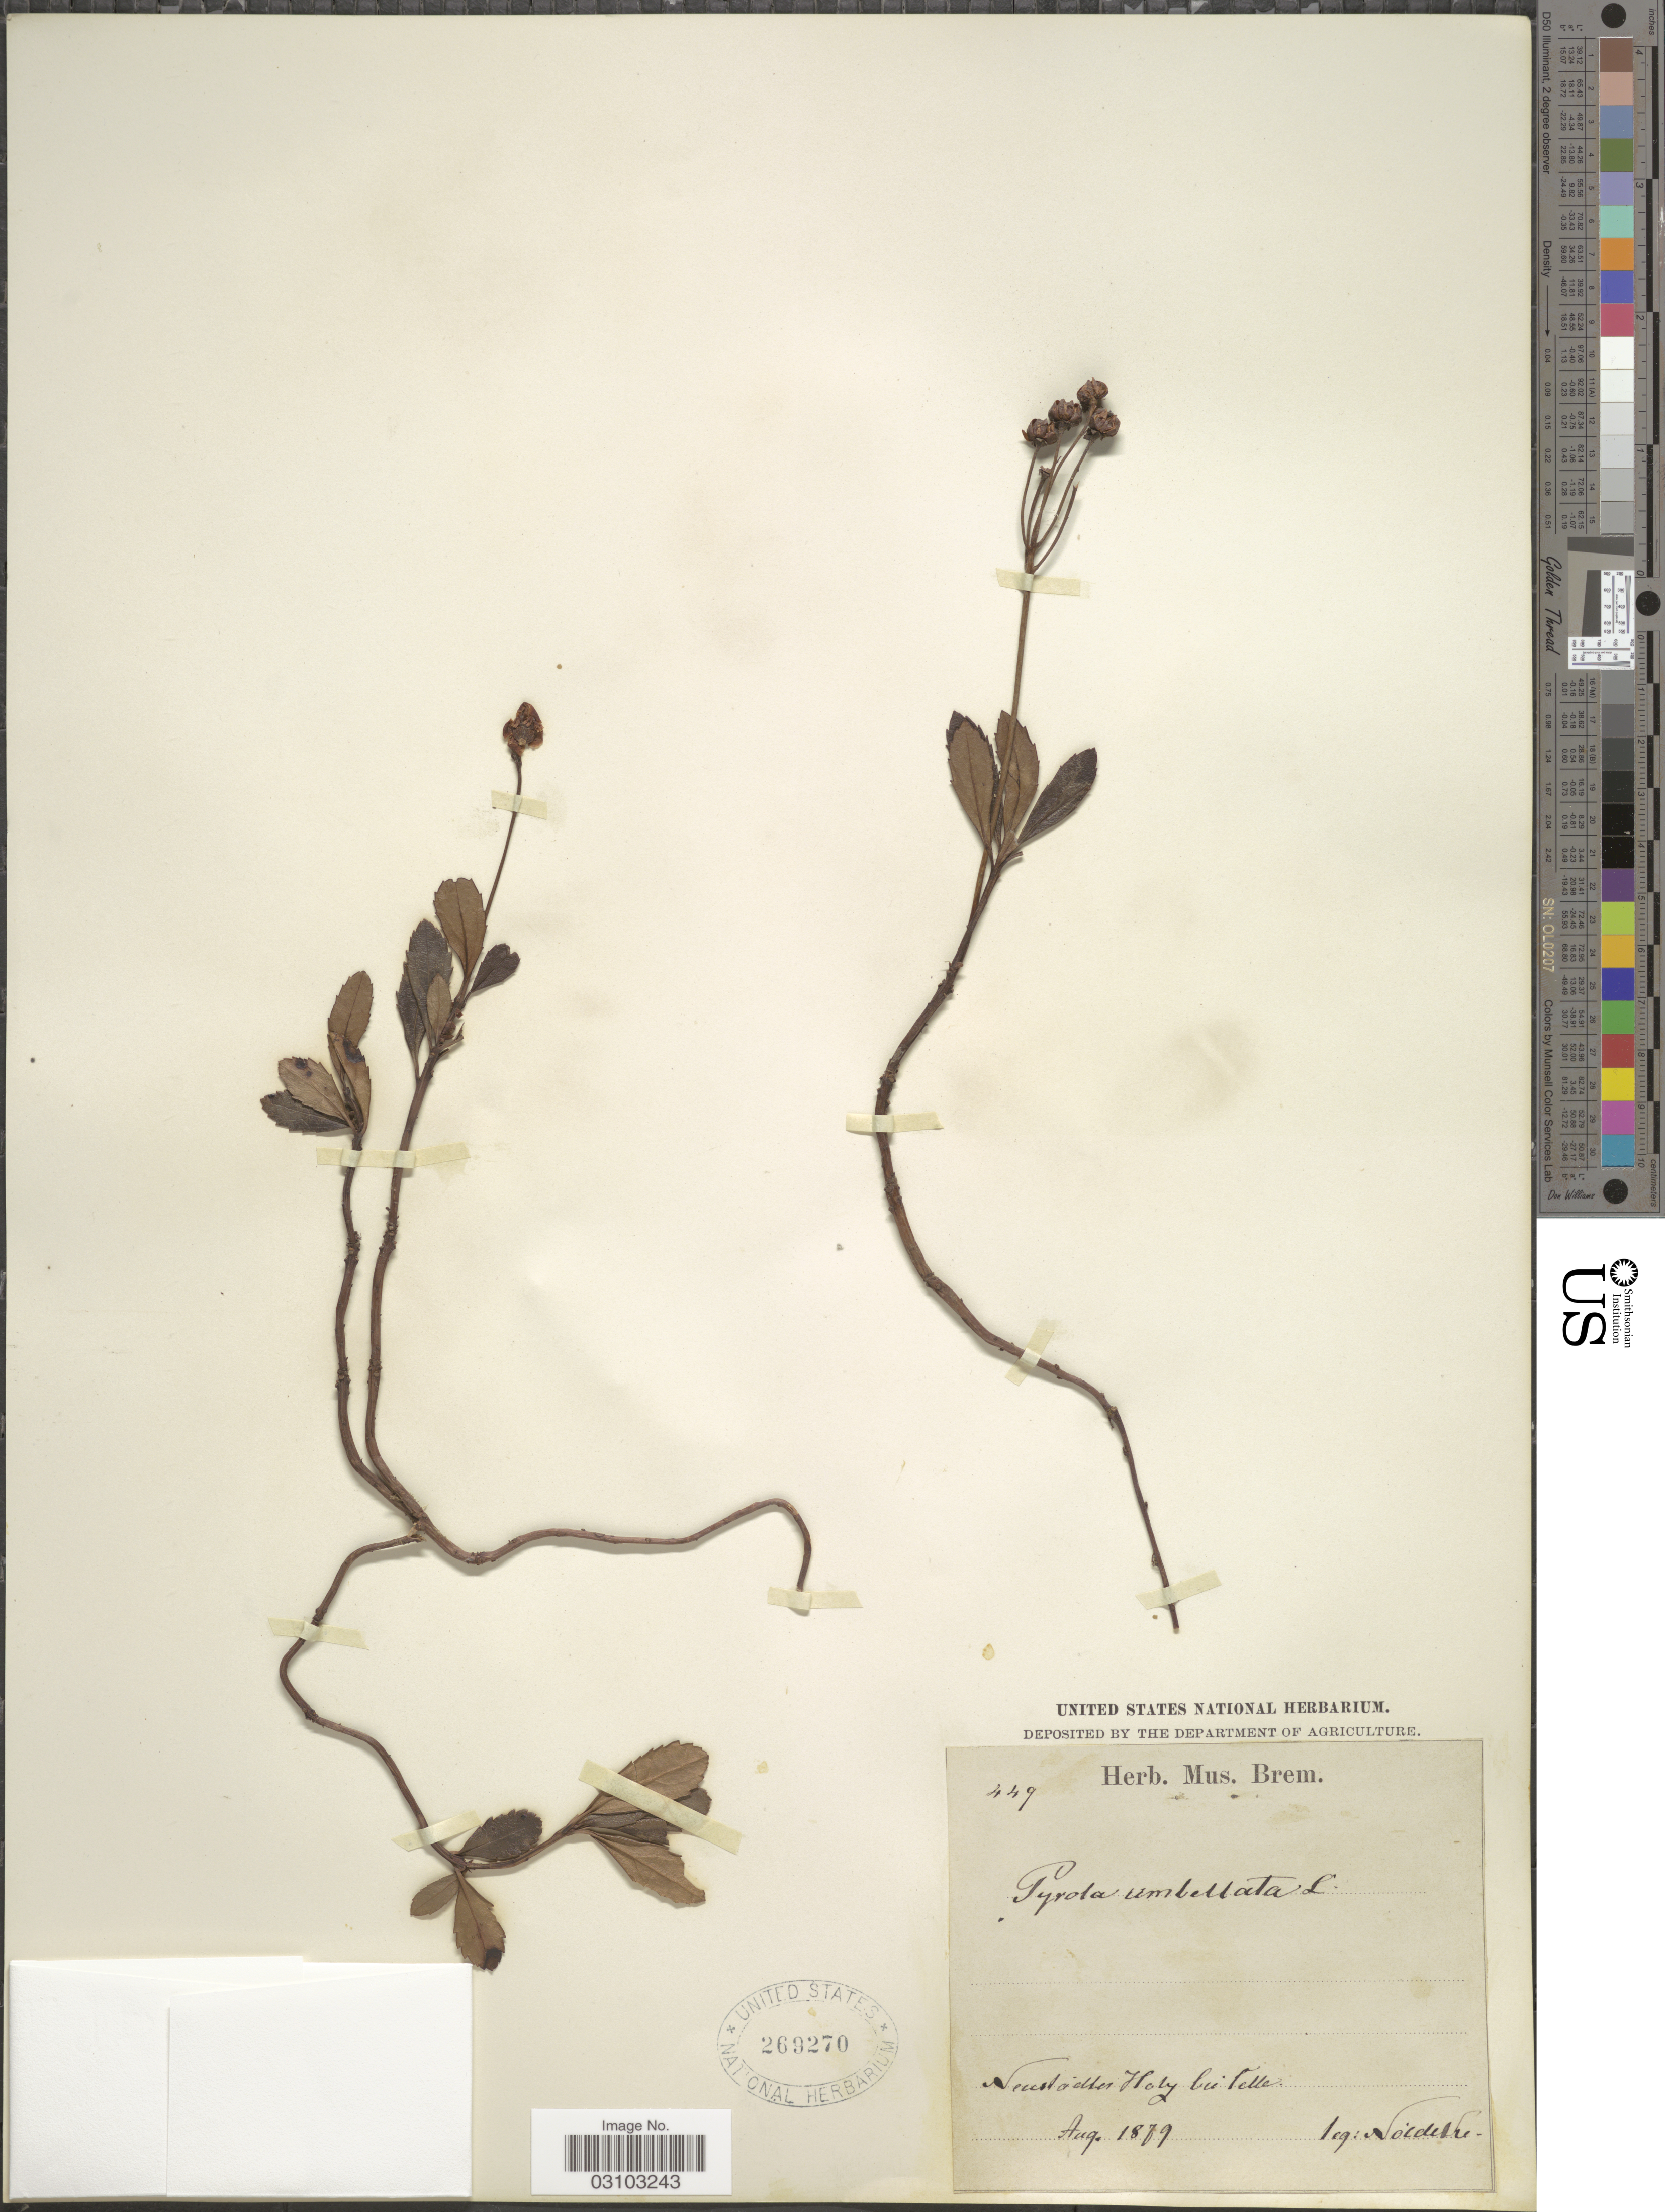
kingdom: Plantae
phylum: Tracheophyta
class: Magnoliopsida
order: Ericales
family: Ericaceae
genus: Chimaphila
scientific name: Chimaphila umbellata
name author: (L.) W.P.C. Barton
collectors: -. Noldeke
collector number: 449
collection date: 1879-08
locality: Neustailles [interpreted] Holy bu [interpreted] telle [interpreted].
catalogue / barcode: US 269270